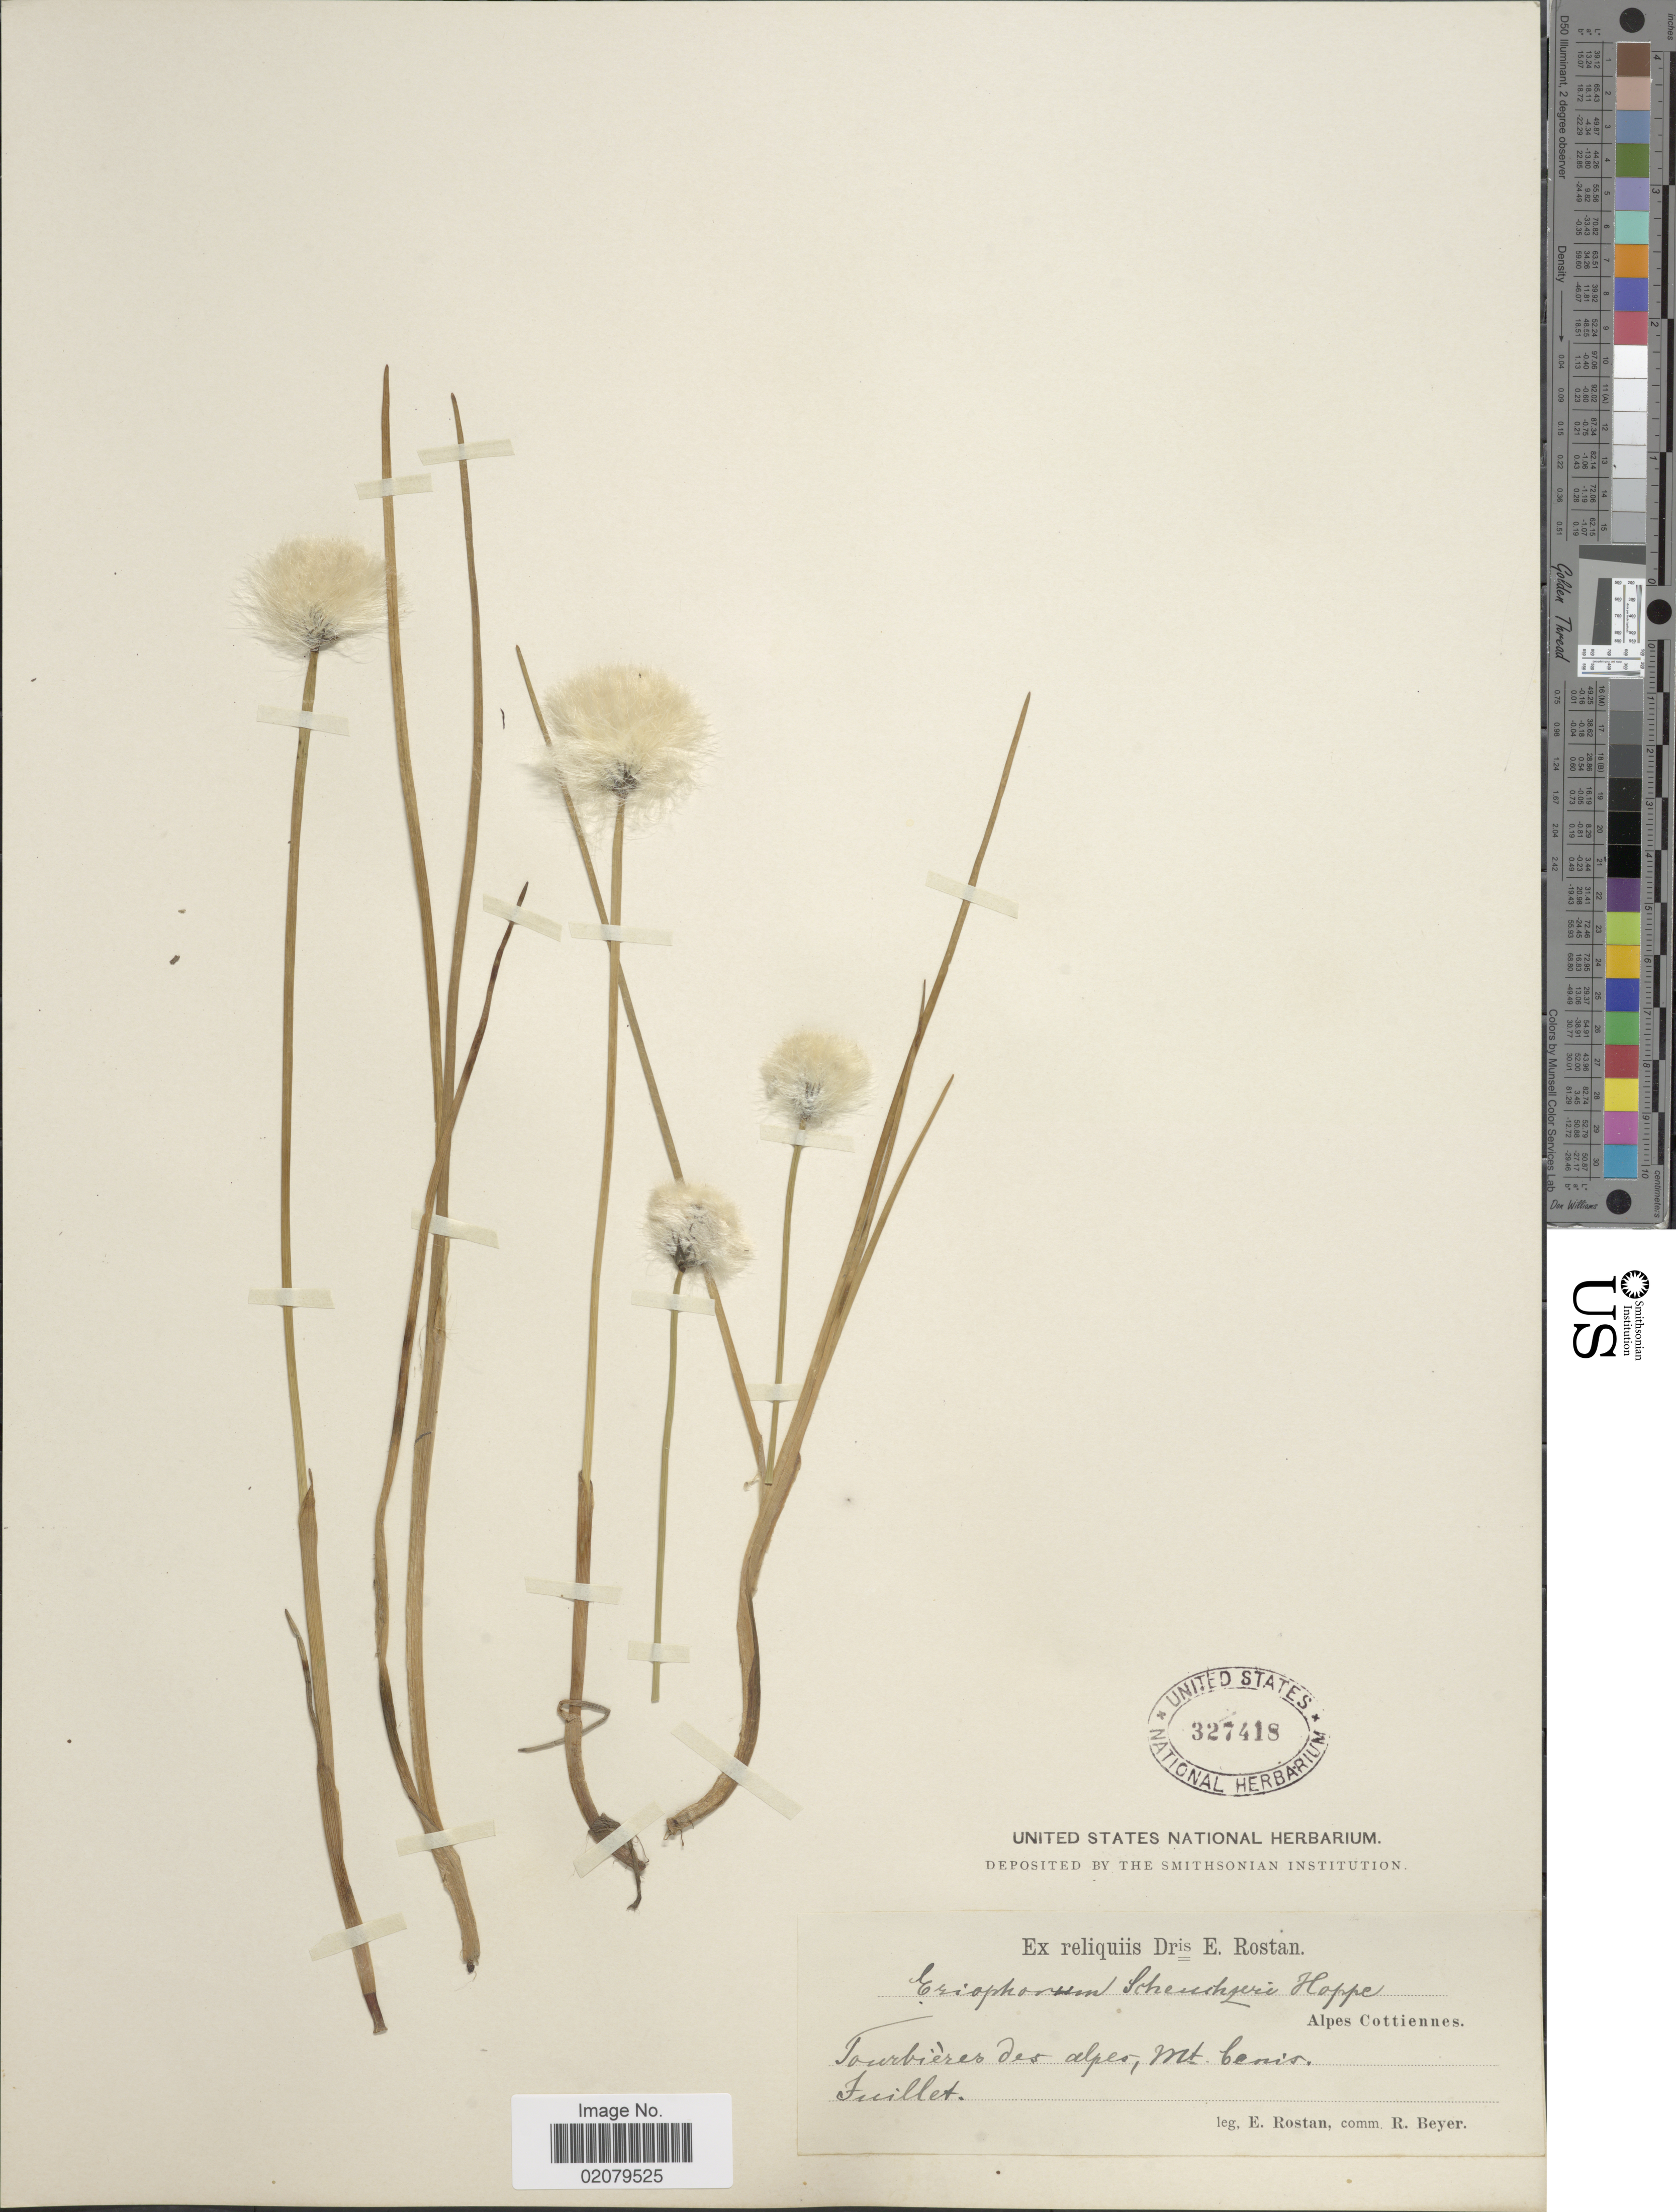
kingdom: Plantae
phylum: Tracheophyta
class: Liliopsida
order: Poales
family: Cyperaceae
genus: Eriophorum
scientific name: Eriophorum scheuchzeri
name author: Hoppe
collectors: E. Rostan & R. Beyer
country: France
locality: Alpes Cottiennes, Tourbieres des alpes, Mt. Benir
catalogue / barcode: US 327418